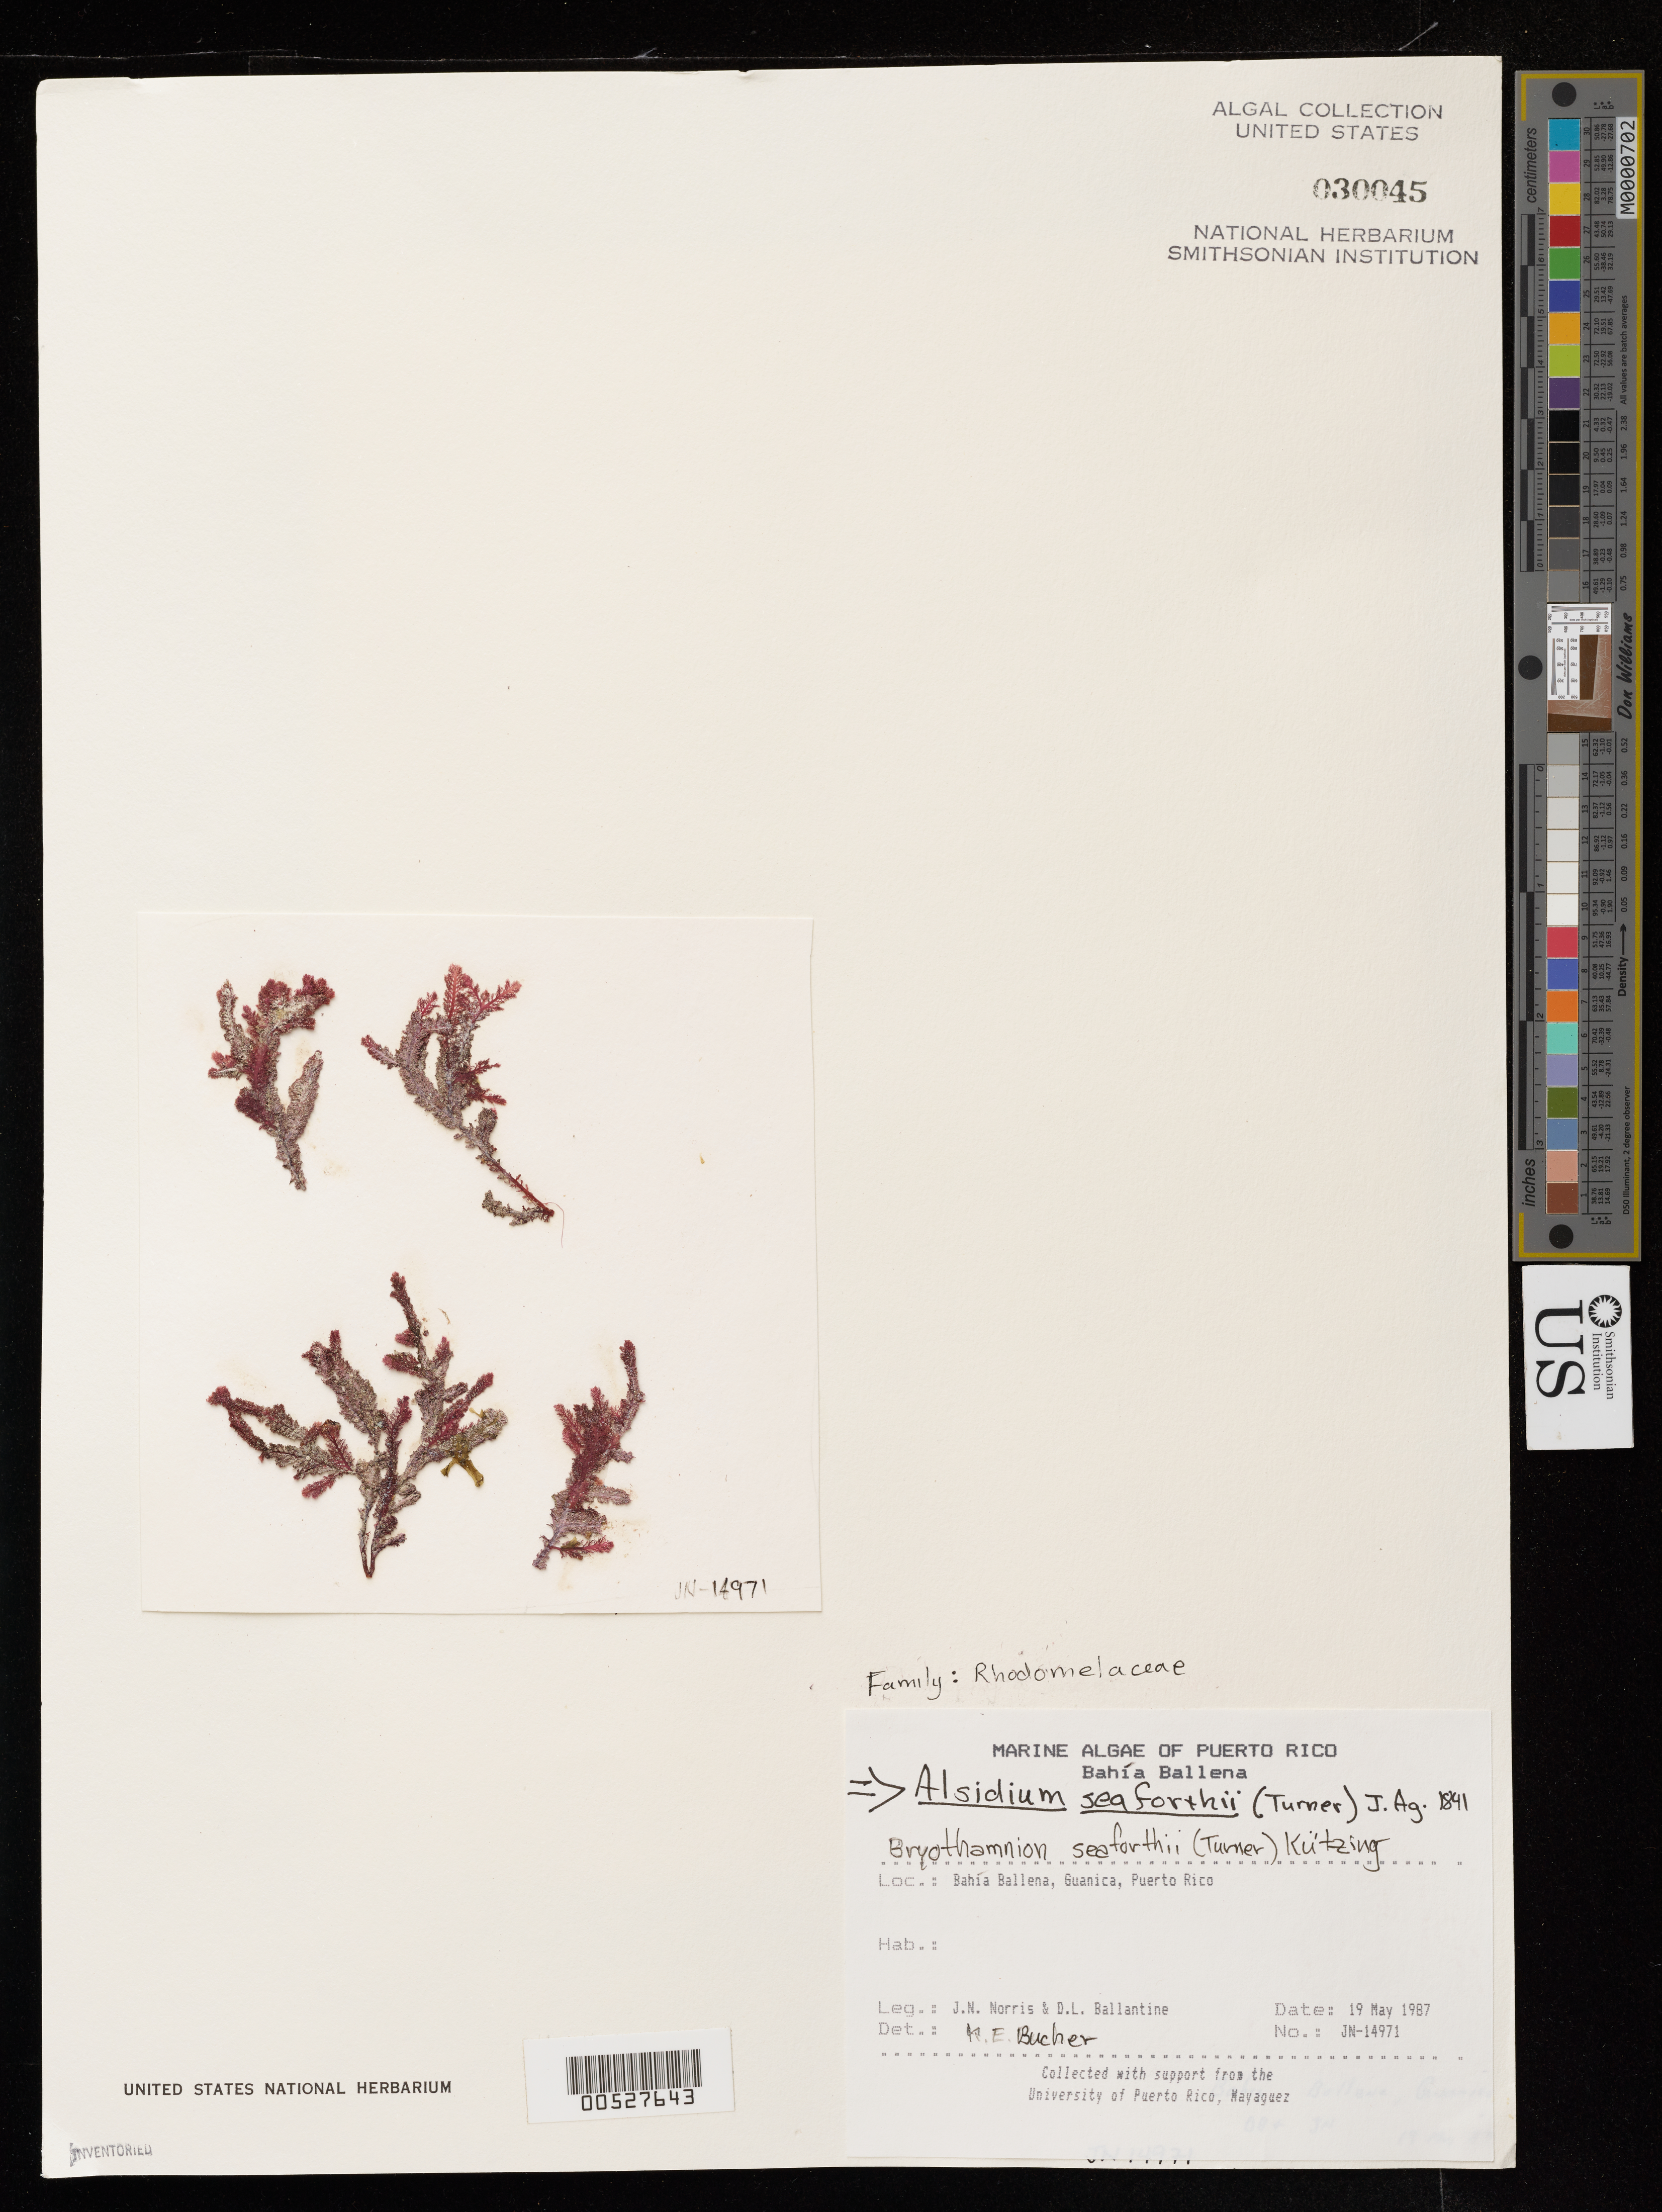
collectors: J. N. Norris & D.L. Ballantine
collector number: JN-14971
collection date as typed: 19 May 1987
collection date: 1987-05-19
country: Puerto Rico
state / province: Guanica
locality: Bahia Ballena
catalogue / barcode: US 30045